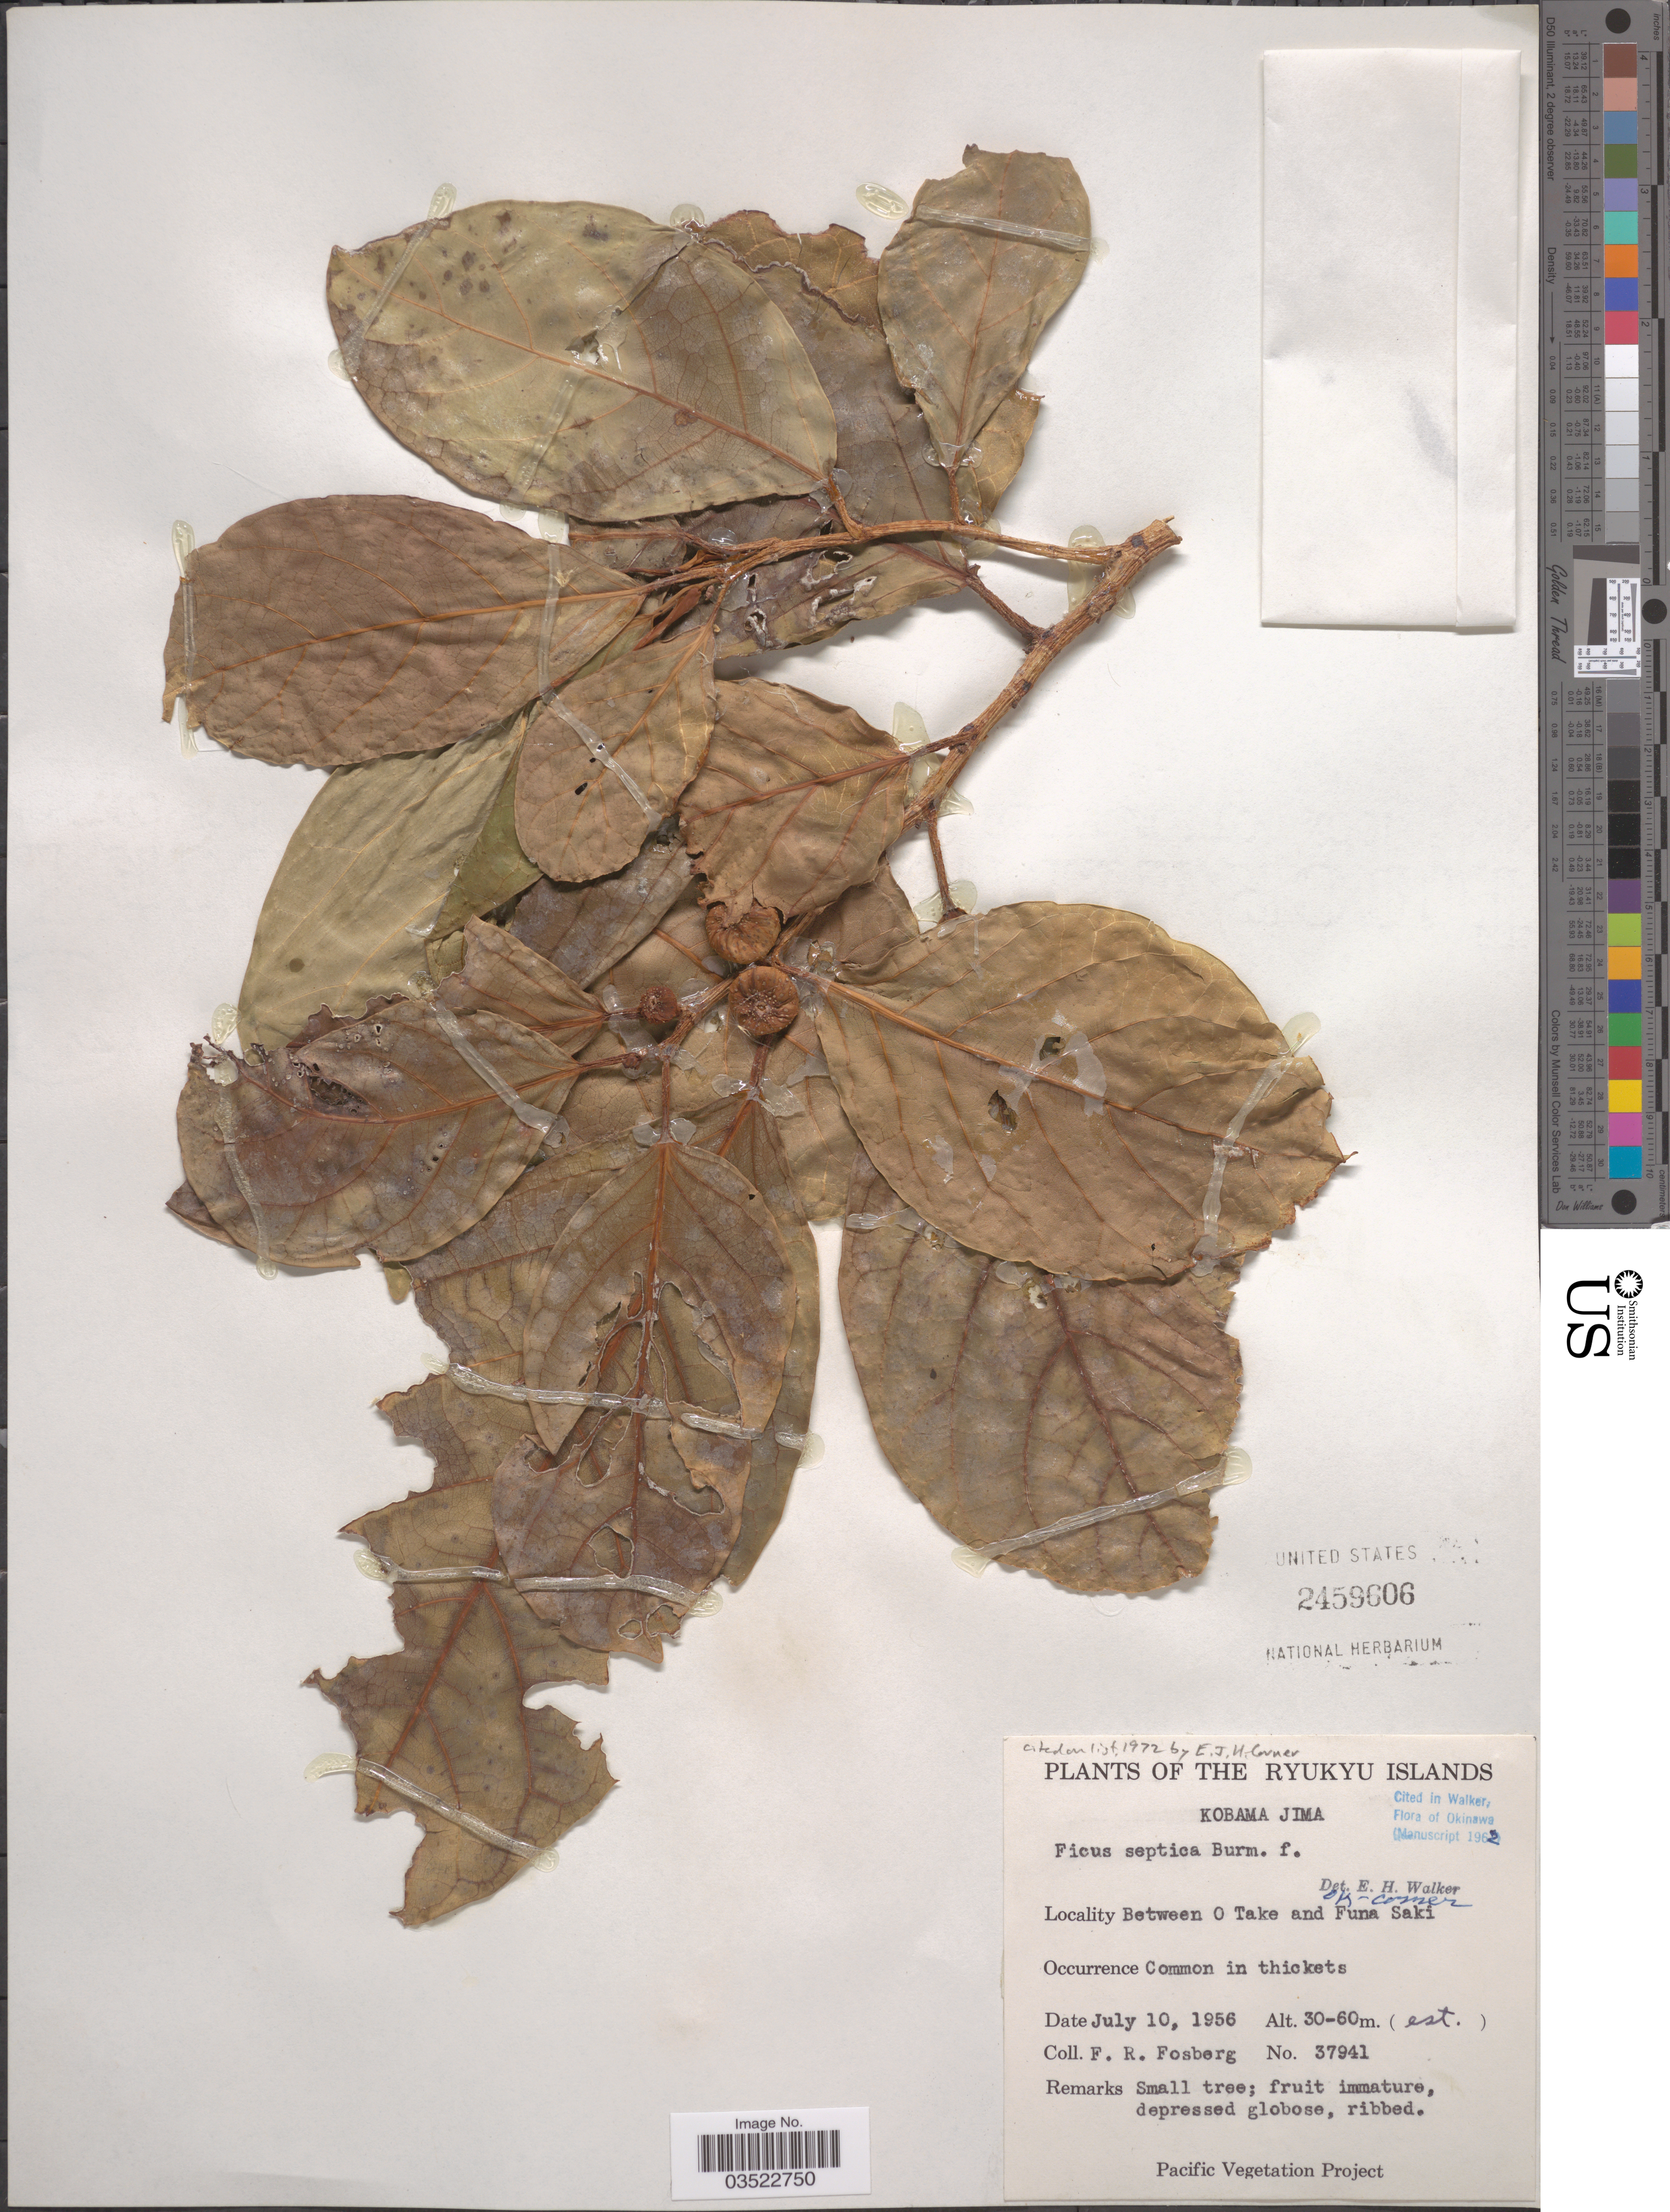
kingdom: Plantae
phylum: Tracheophyta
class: Magnoliopsida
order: Rosales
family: Moraceae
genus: Ficus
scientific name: Ficus septica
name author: Burm. f.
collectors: F. R. Fosberg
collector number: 37941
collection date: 1956-07-10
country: Japan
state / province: Okinawa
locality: Ryukyu Islands. Kobama Jima. Between O Take and Funa Saki.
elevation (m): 30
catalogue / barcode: US 2459606